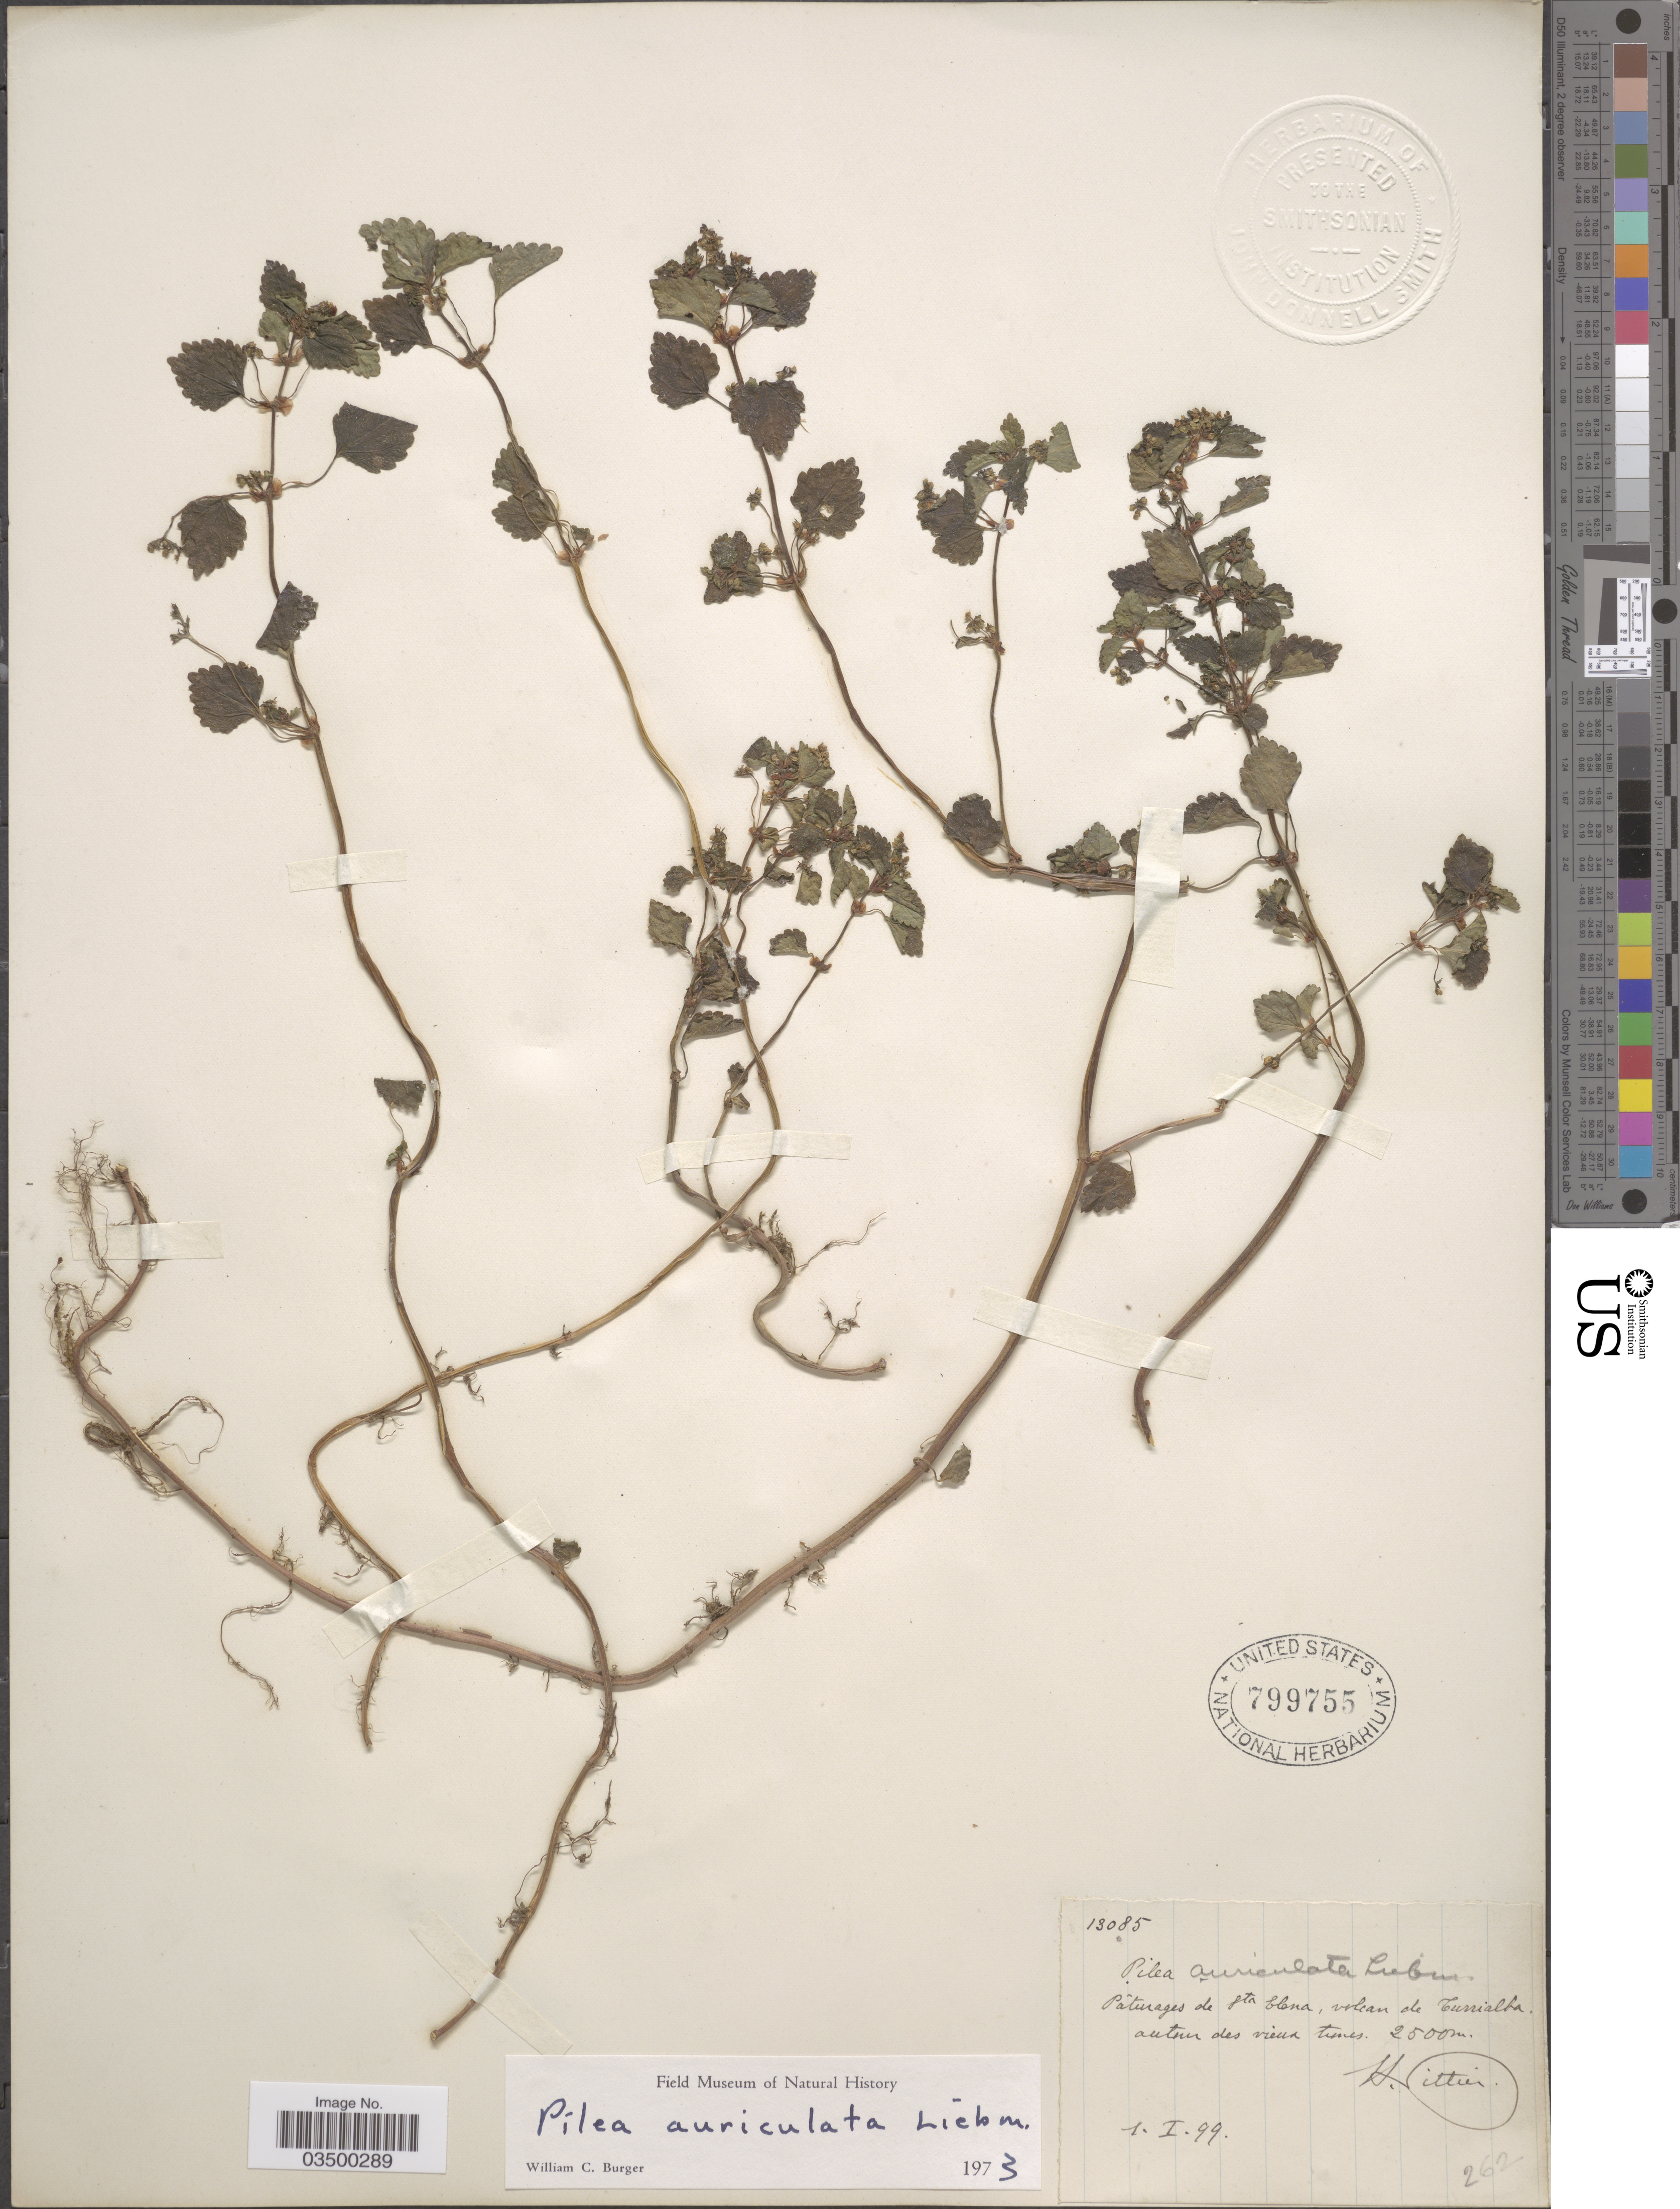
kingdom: Plantae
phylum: Tracheophyta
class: Magnoliopsida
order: Rosales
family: Urticaceae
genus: Pilea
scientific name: Pilea auriculata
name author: Liebm.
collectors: H. F. Pittier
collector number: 13085/262?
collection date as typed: Transcribed d/m/y: 1/1/99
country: Costa Rica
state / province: Cartago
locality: Pâturages de Sta Clara, volcan de Turrialba.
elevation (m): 2500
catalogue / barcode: US 799755